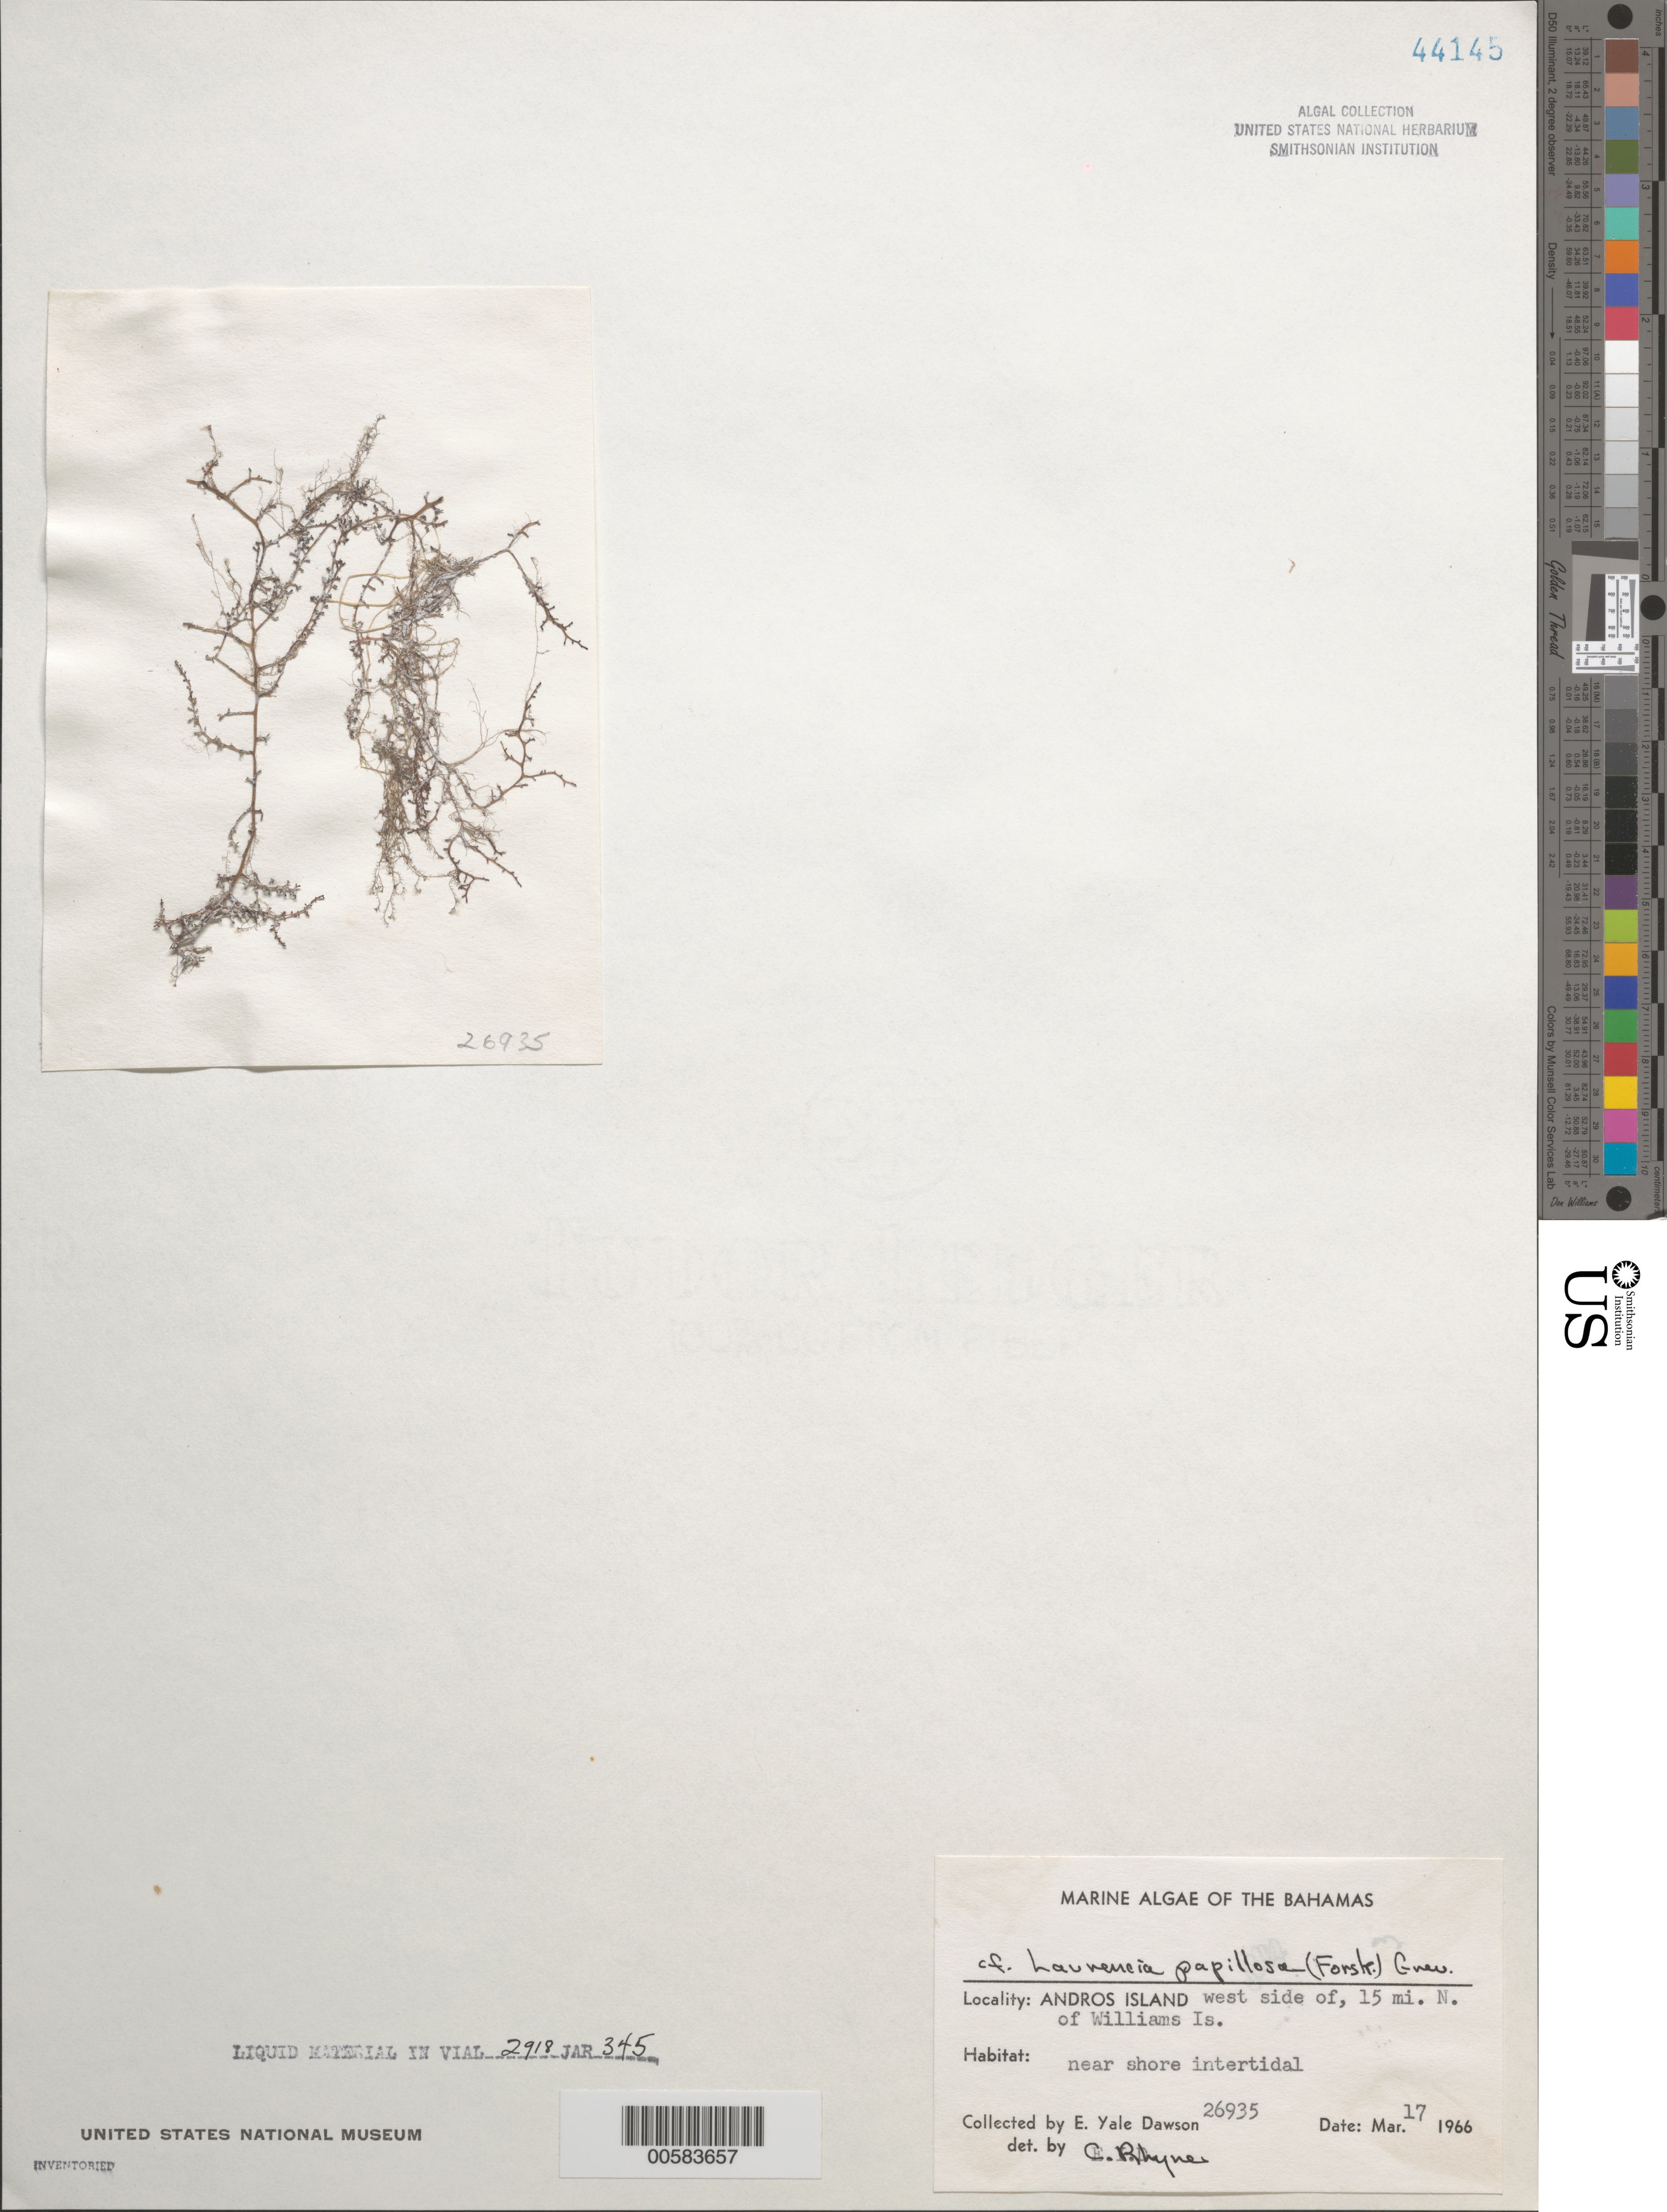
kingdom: Plantae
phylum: Rhodophyta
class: Florideophyceae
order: Ceramiales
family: Rhodomelaceae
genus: Laurencia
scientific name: Laurencia papillosa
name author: (C. Agardh) Grev.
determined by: Rhyne, C. F.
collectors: E. Y. Dawson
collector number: EYD 26935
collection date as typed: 17 Mar 1966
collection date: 1966-03-17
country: Bahamas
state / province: Andros Island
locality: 15 miles north of williams island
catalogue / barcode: US 44145